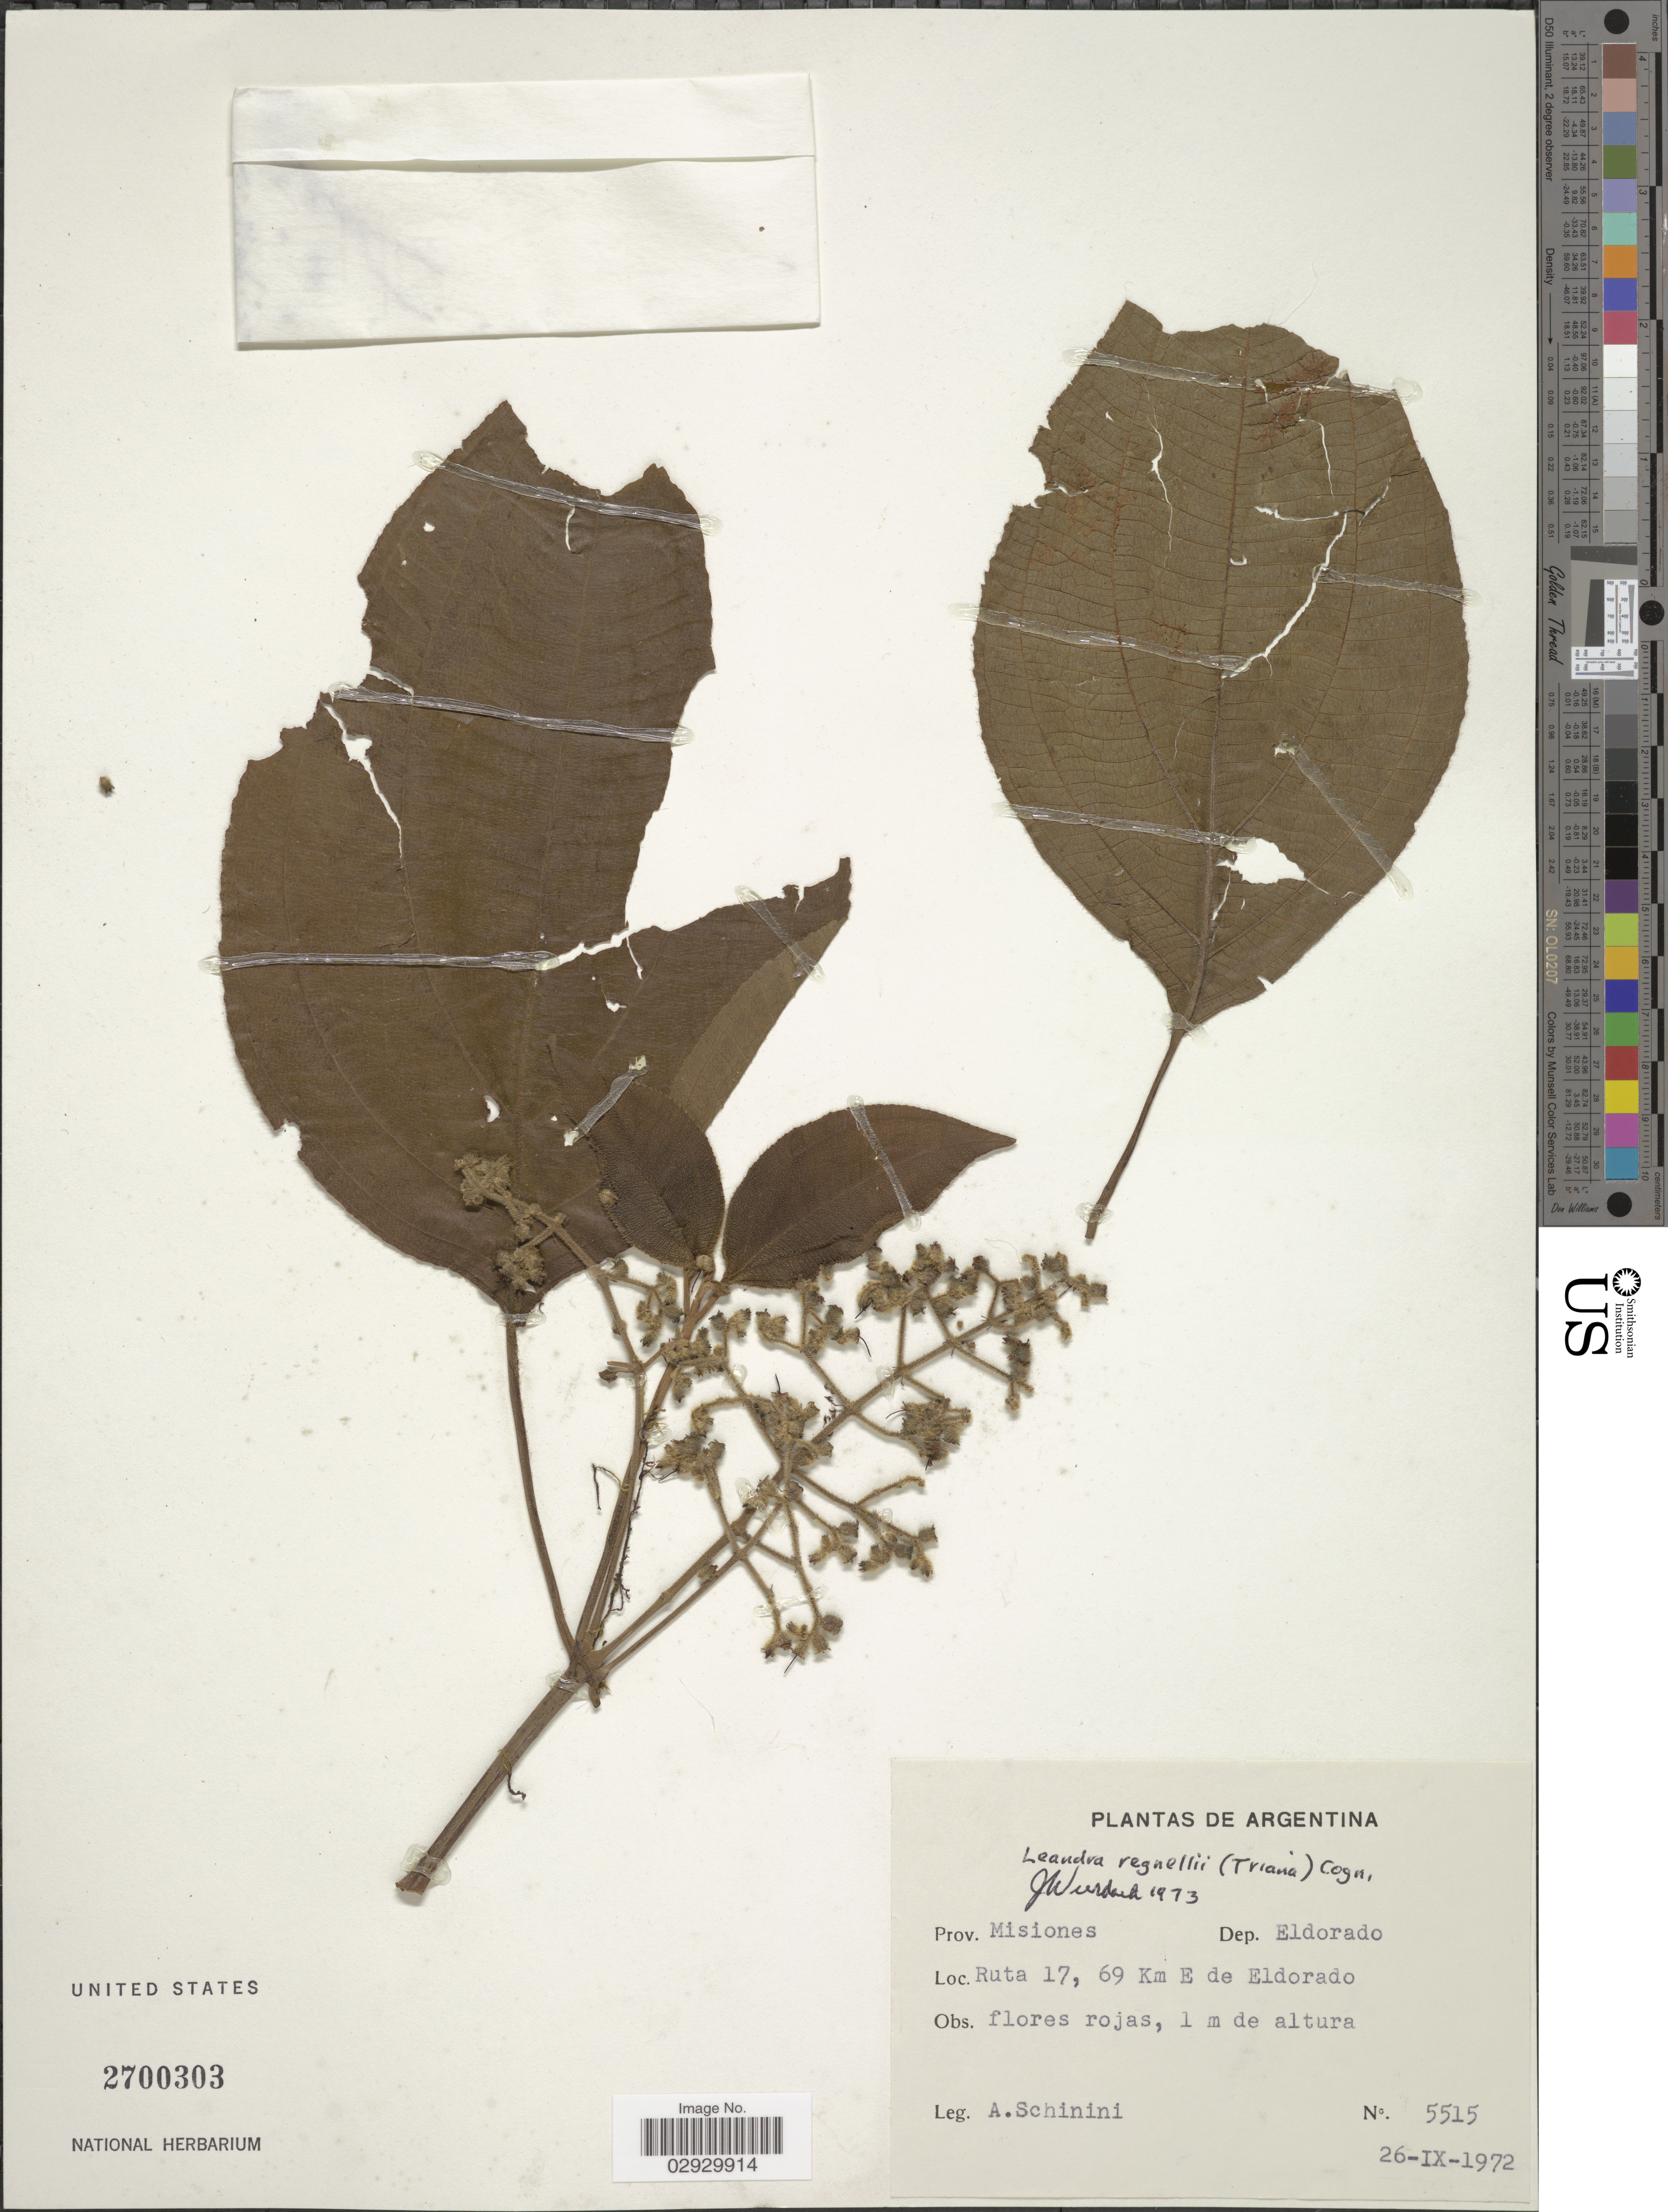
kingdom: Plantae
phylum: Tracheophyta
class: Magnoliopsida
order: Myrtales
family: Melastomataceae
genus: Leandra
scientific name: Leandra regnellii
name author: (Triana) Cogn.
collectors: A. Schinini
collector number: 5515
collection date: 1972-09-26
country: Argentina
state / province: Misiones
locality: Dep. Eldorado, Ruta 17, 69 Km E de Eldorado.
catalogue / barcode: US 2700303